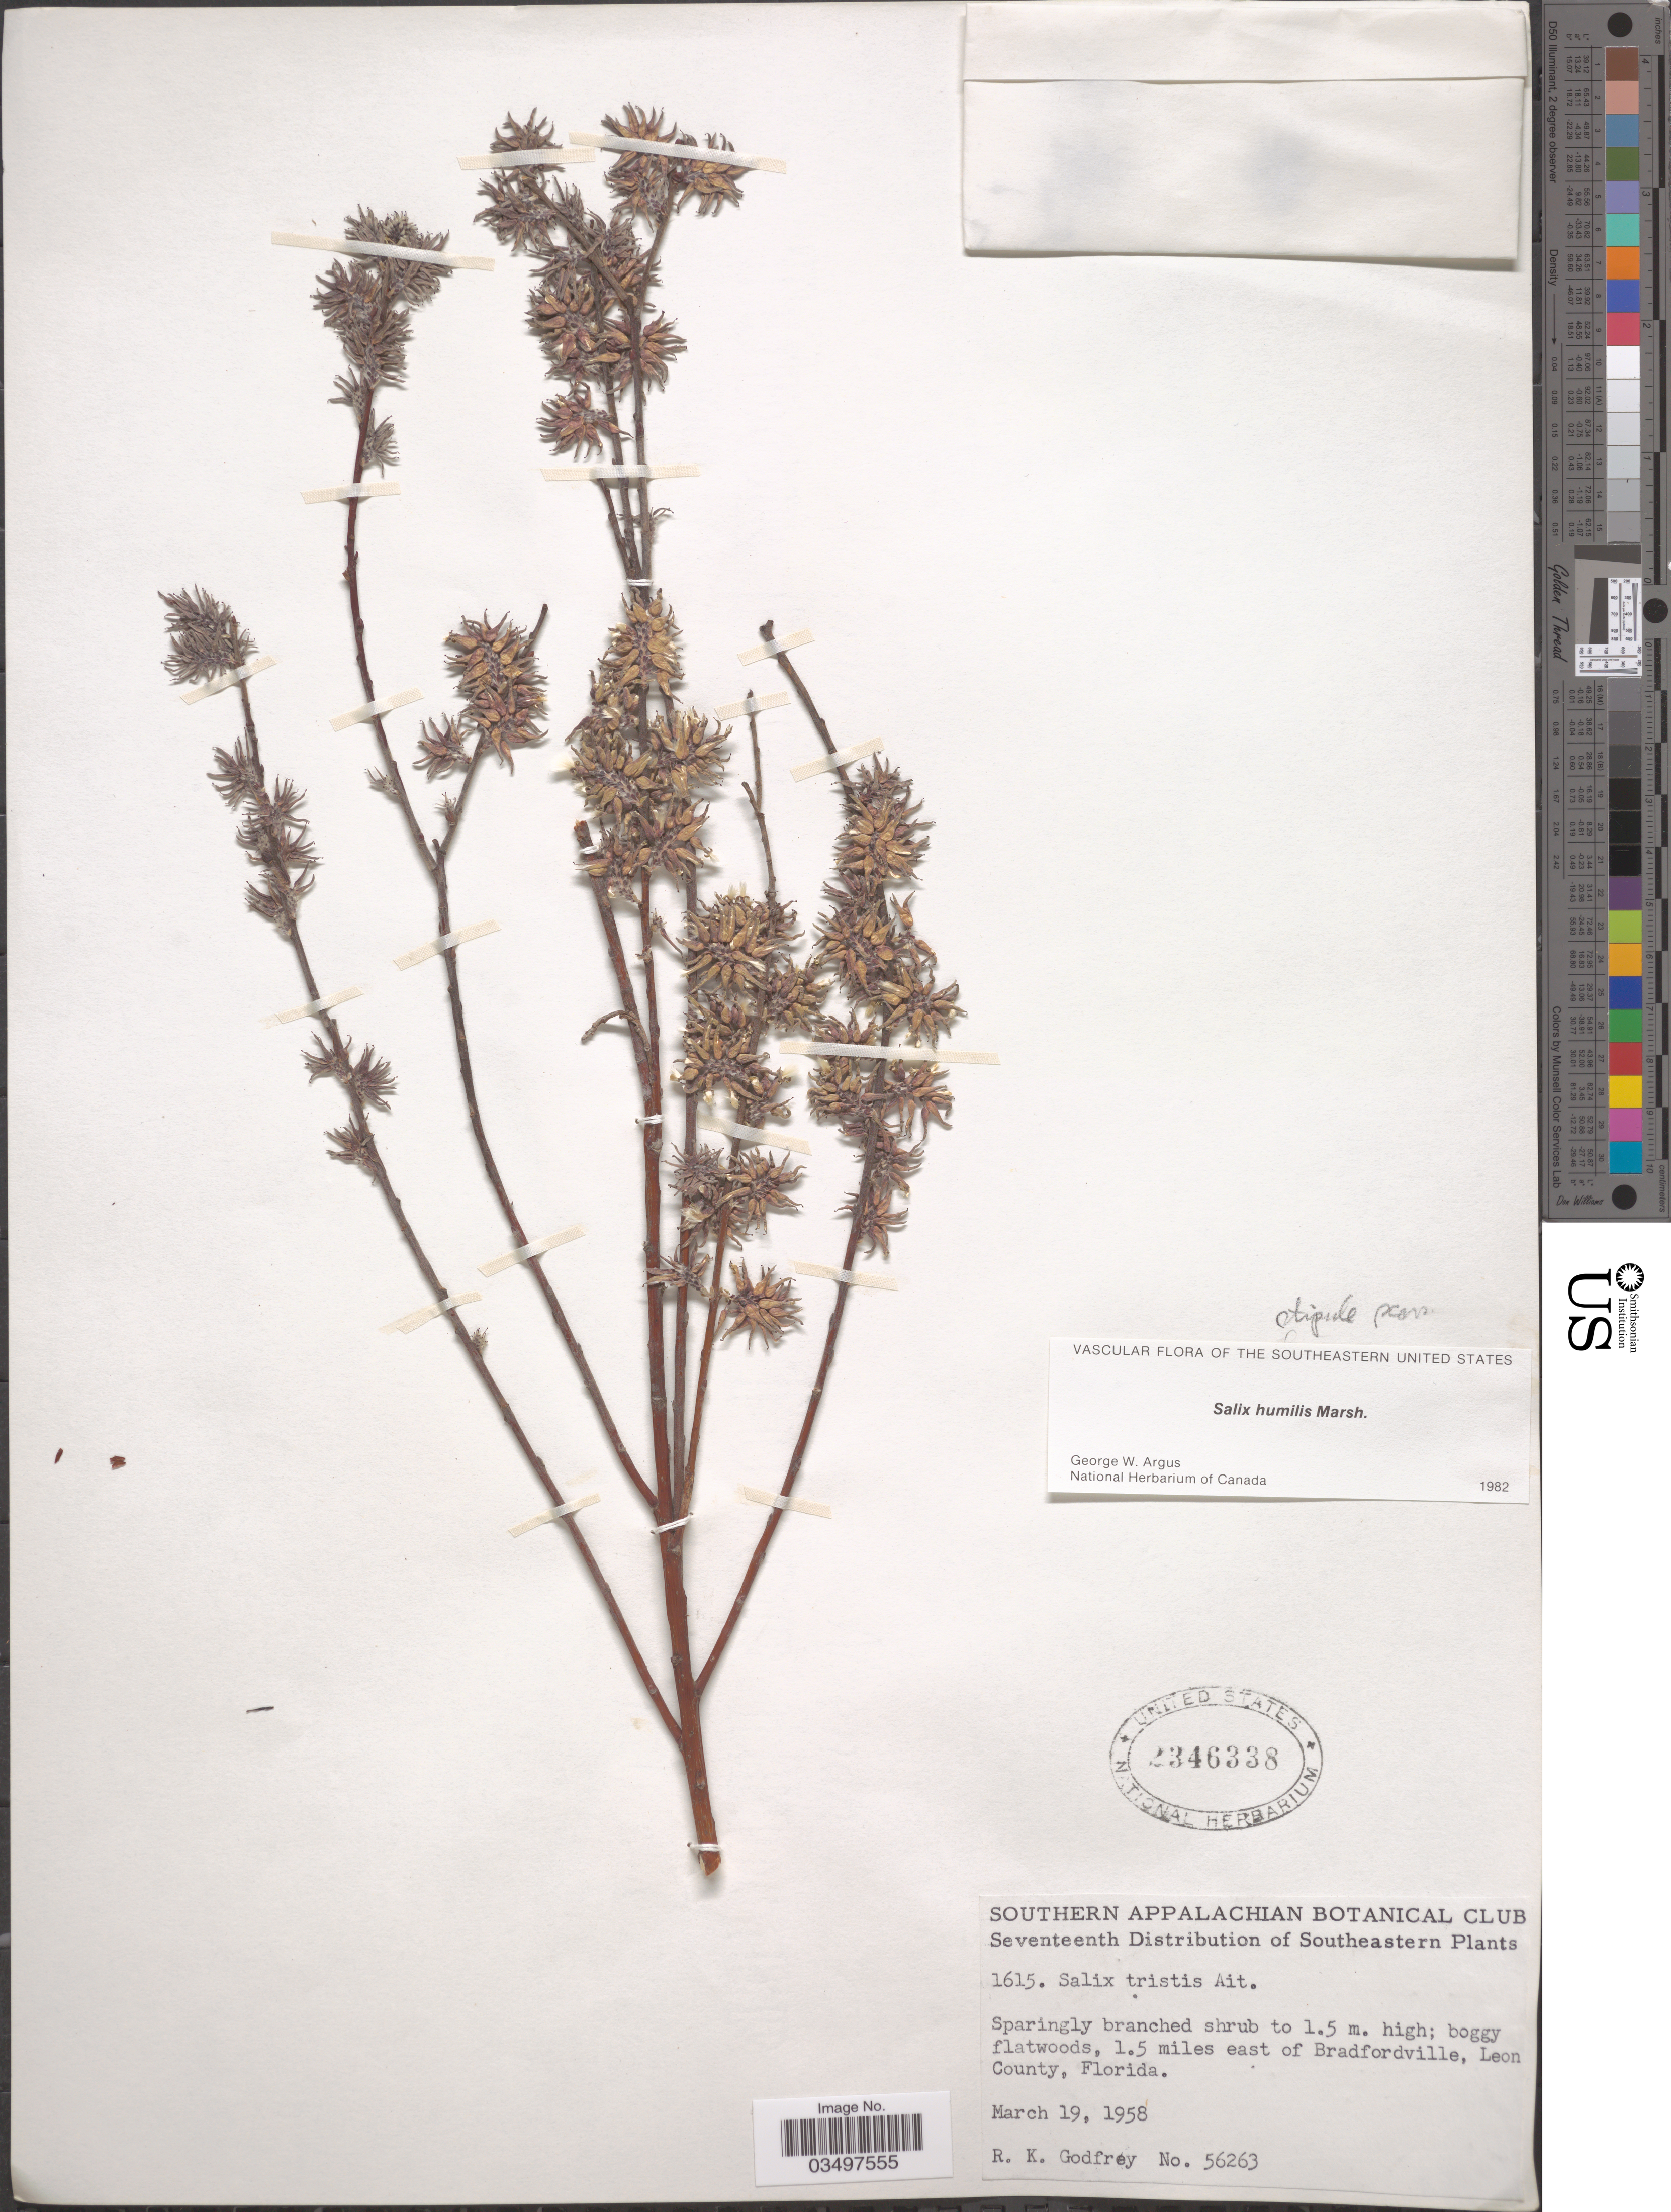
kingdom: Plantae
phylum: Tracheophyta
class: Magnoliopsida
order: Malpighiales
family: Salicaceae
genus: Salix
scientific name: Salix humilis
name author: Marshall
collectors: R. K. Godfrey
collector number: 56263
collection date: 1958-03-19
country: United States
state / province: Florida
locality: Southeastern, Boggy flatwoods, 1.5 miles east of Bradfordville, Leon County.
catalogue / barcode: US 2346338